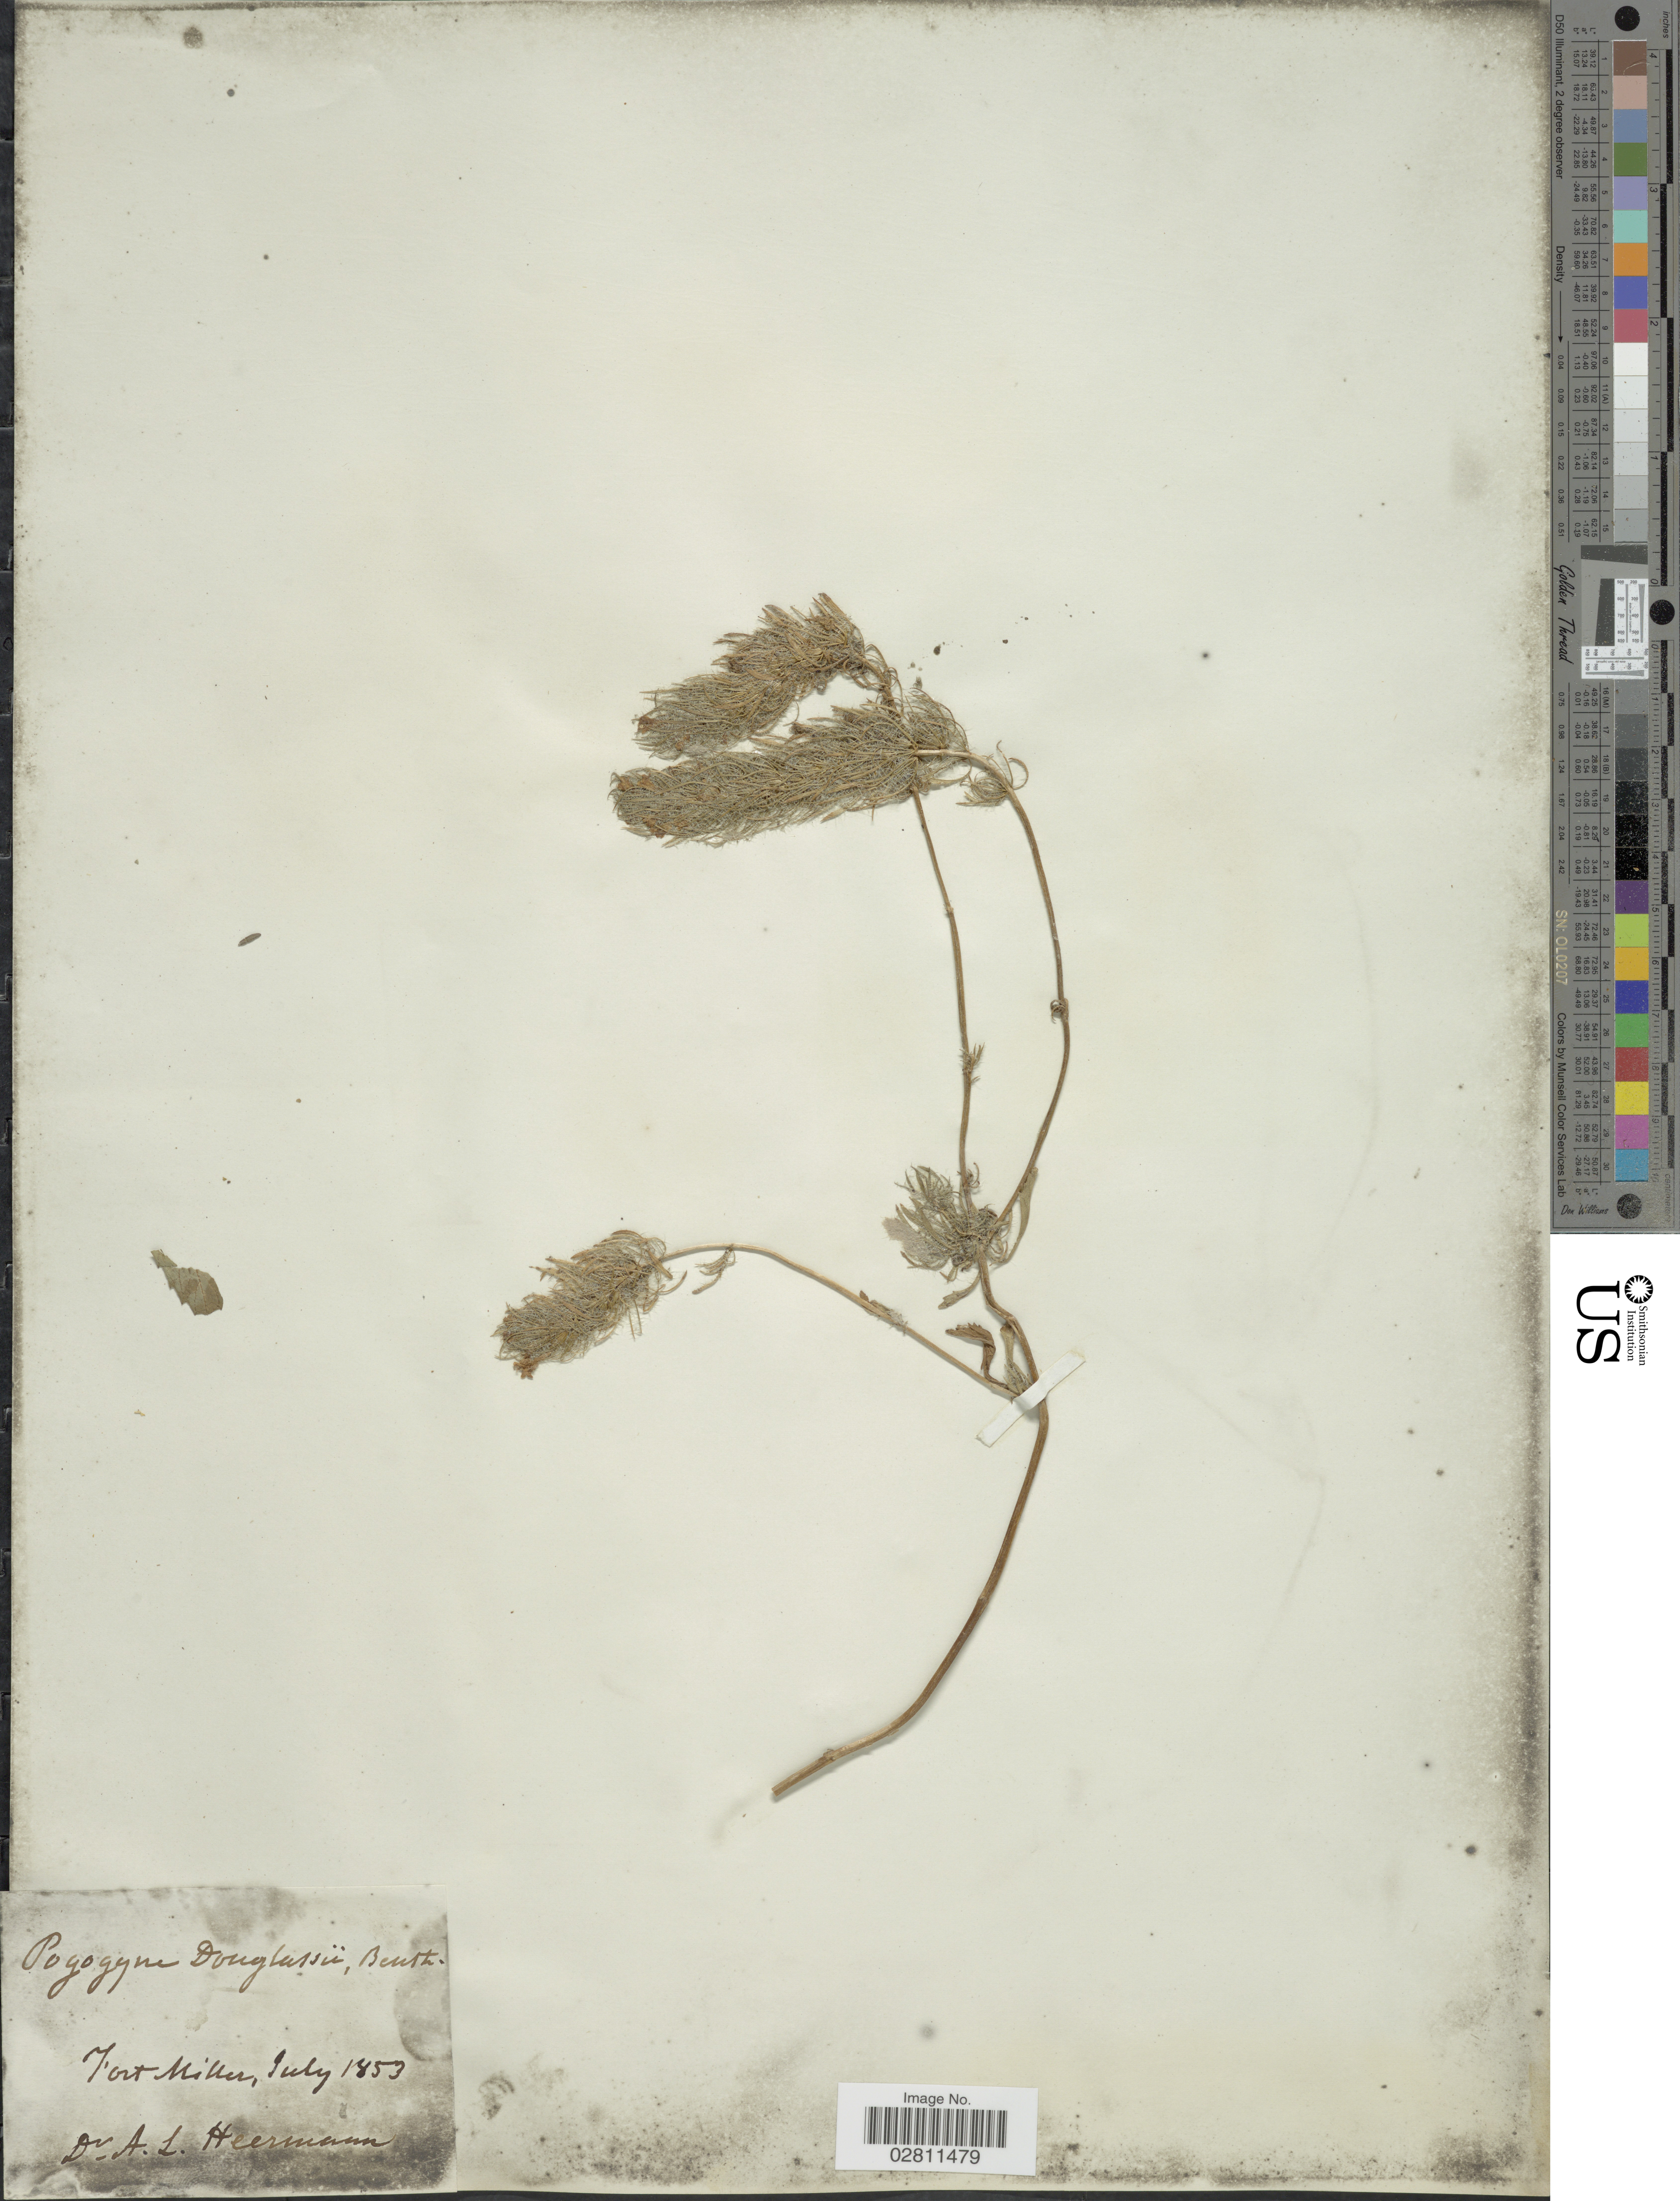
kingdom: Plantae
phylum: Tracheophyta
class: Magnoliopsida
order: Lamiales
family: Lamiaceae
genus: Pogogyne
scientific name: Pogogyne douglasii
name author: Benth.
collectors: A. Heermann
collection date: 1853-07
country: United States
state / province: California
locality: Fort Miller.